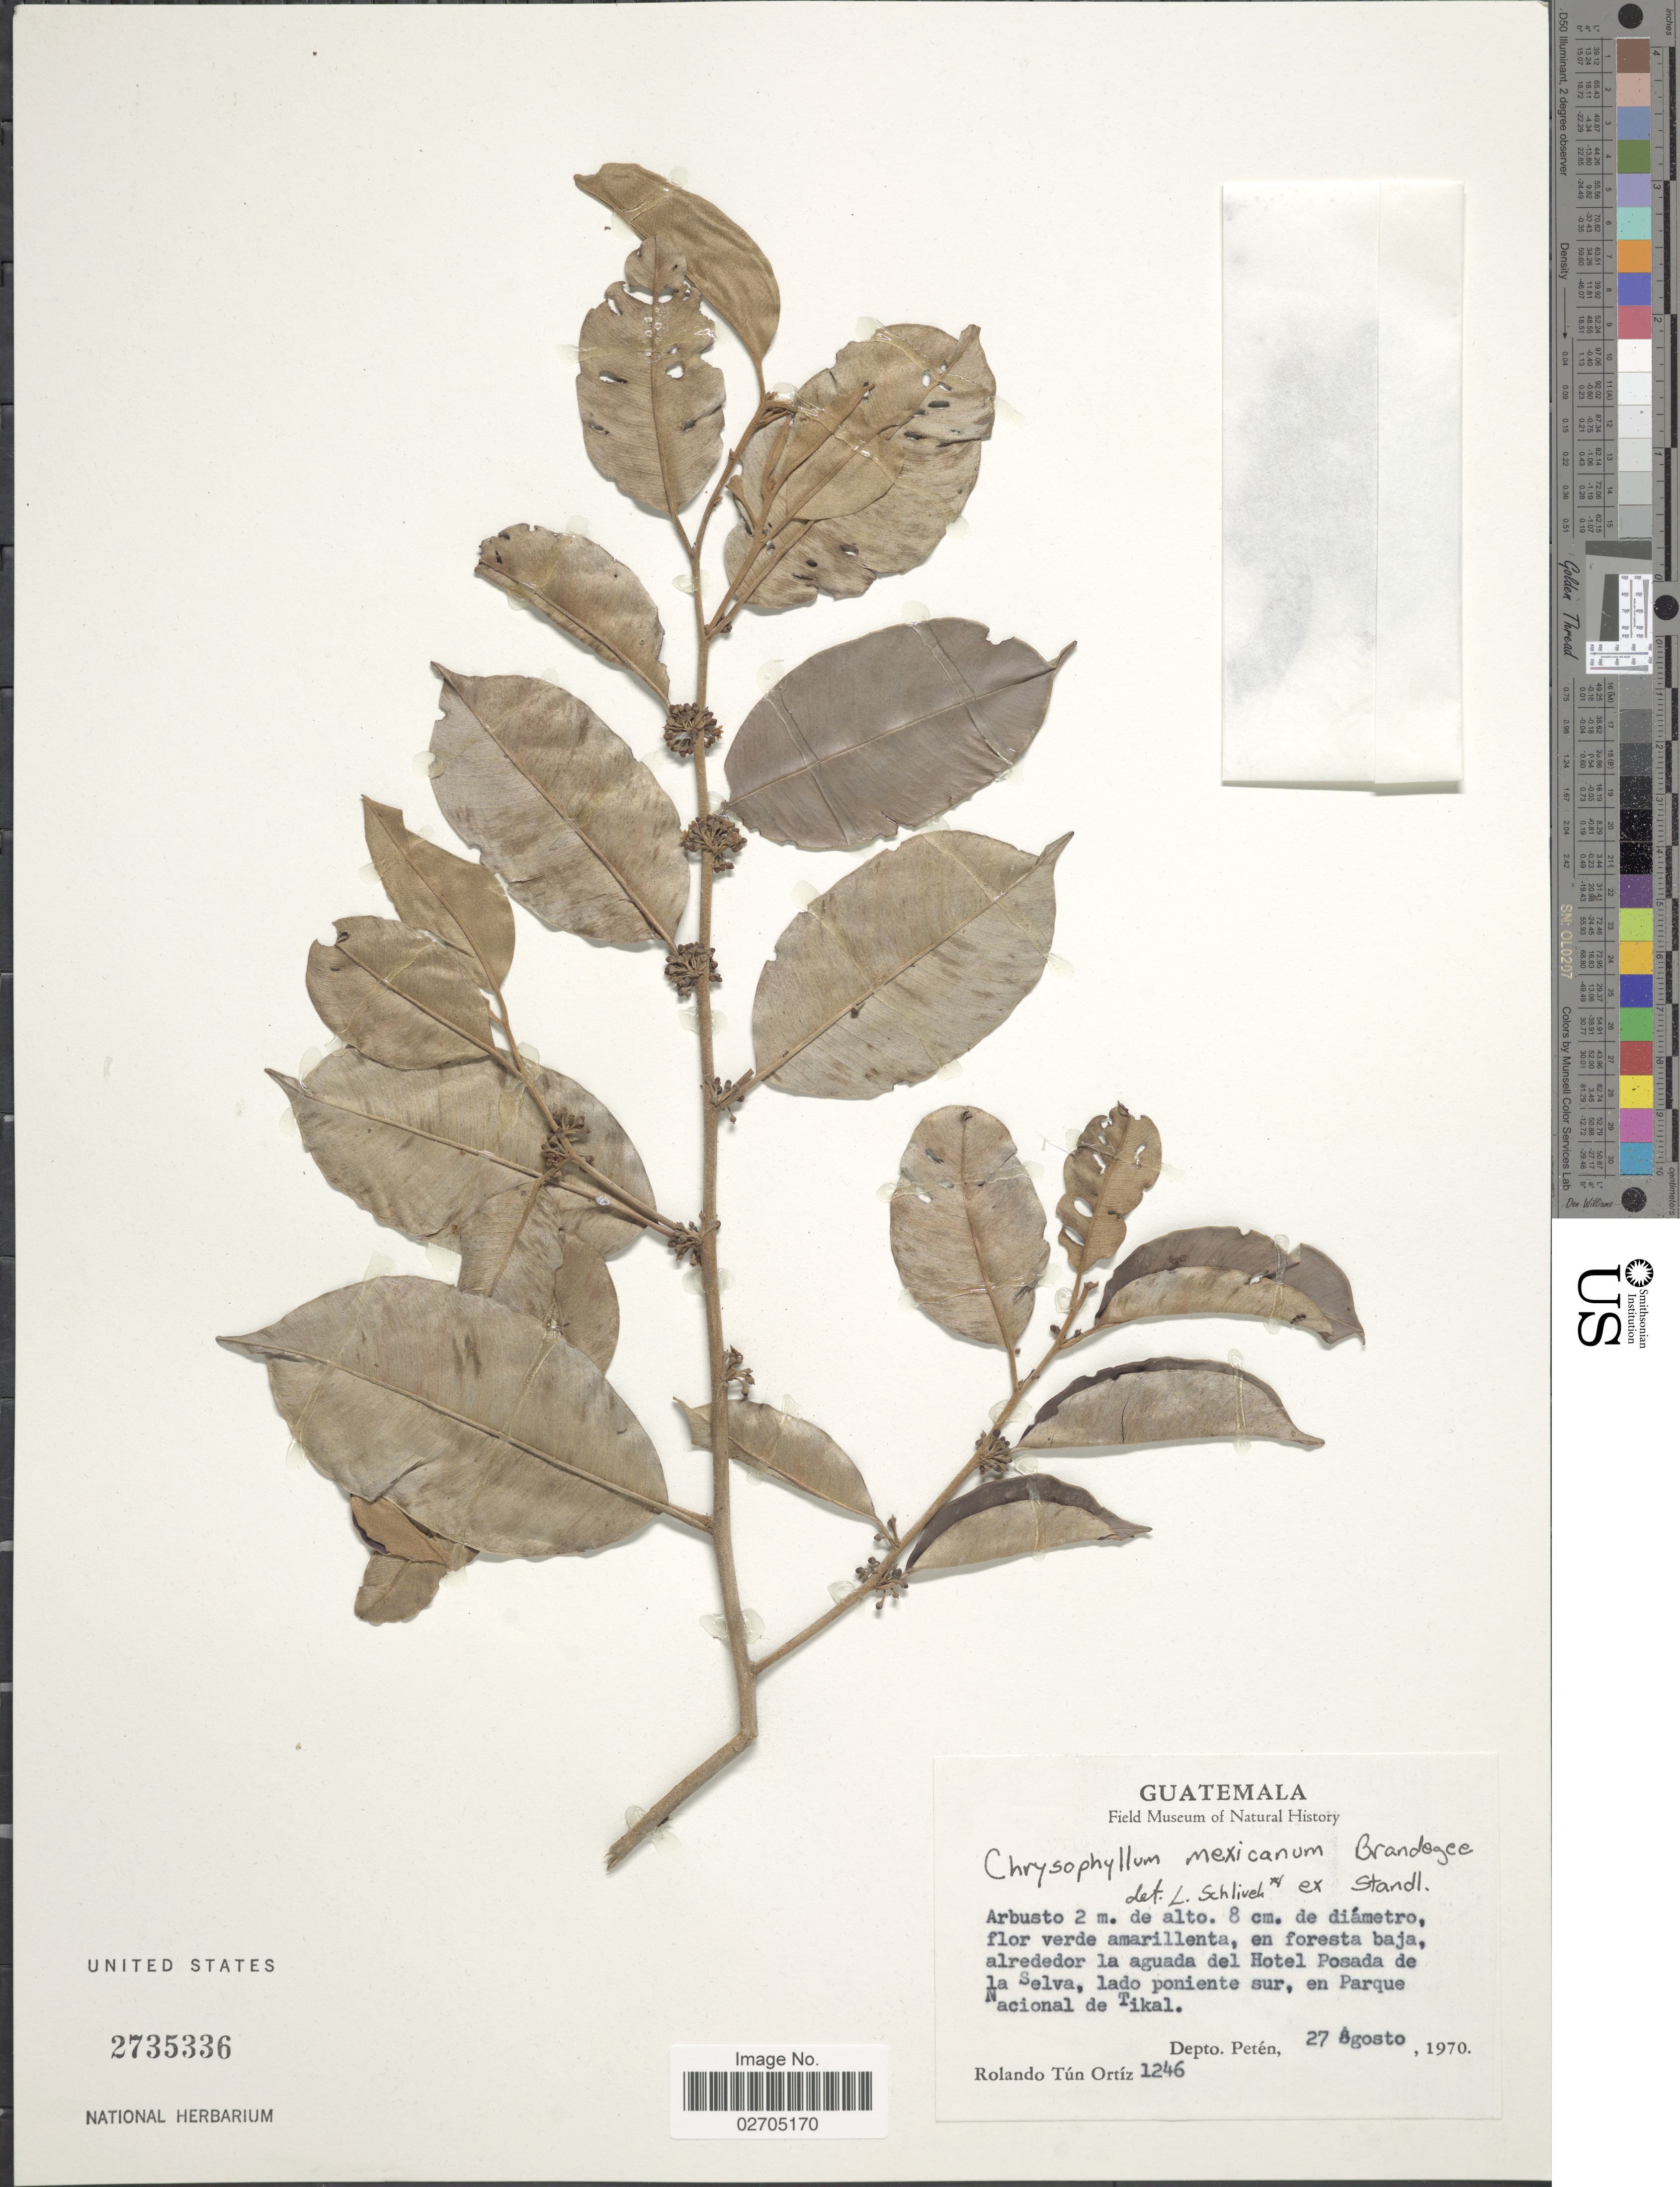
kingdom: Plantae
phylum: Tracheophyta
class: Magnoliopsida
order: Ericales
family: Sapotaceae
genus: Chrysophyllum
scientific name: Chrysophyllum mexicanum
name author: Brandegee ex Standl.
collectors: R. T. Ortíz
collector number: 1246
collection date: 1970-08-27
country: Guatemala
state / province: El Petén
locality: Peten, en foresta baja, alrededor la aguada del Hotel Posada de la Selva, lado poniente sur, en Parque Nacional de Tikal.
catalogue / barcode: US 2735336